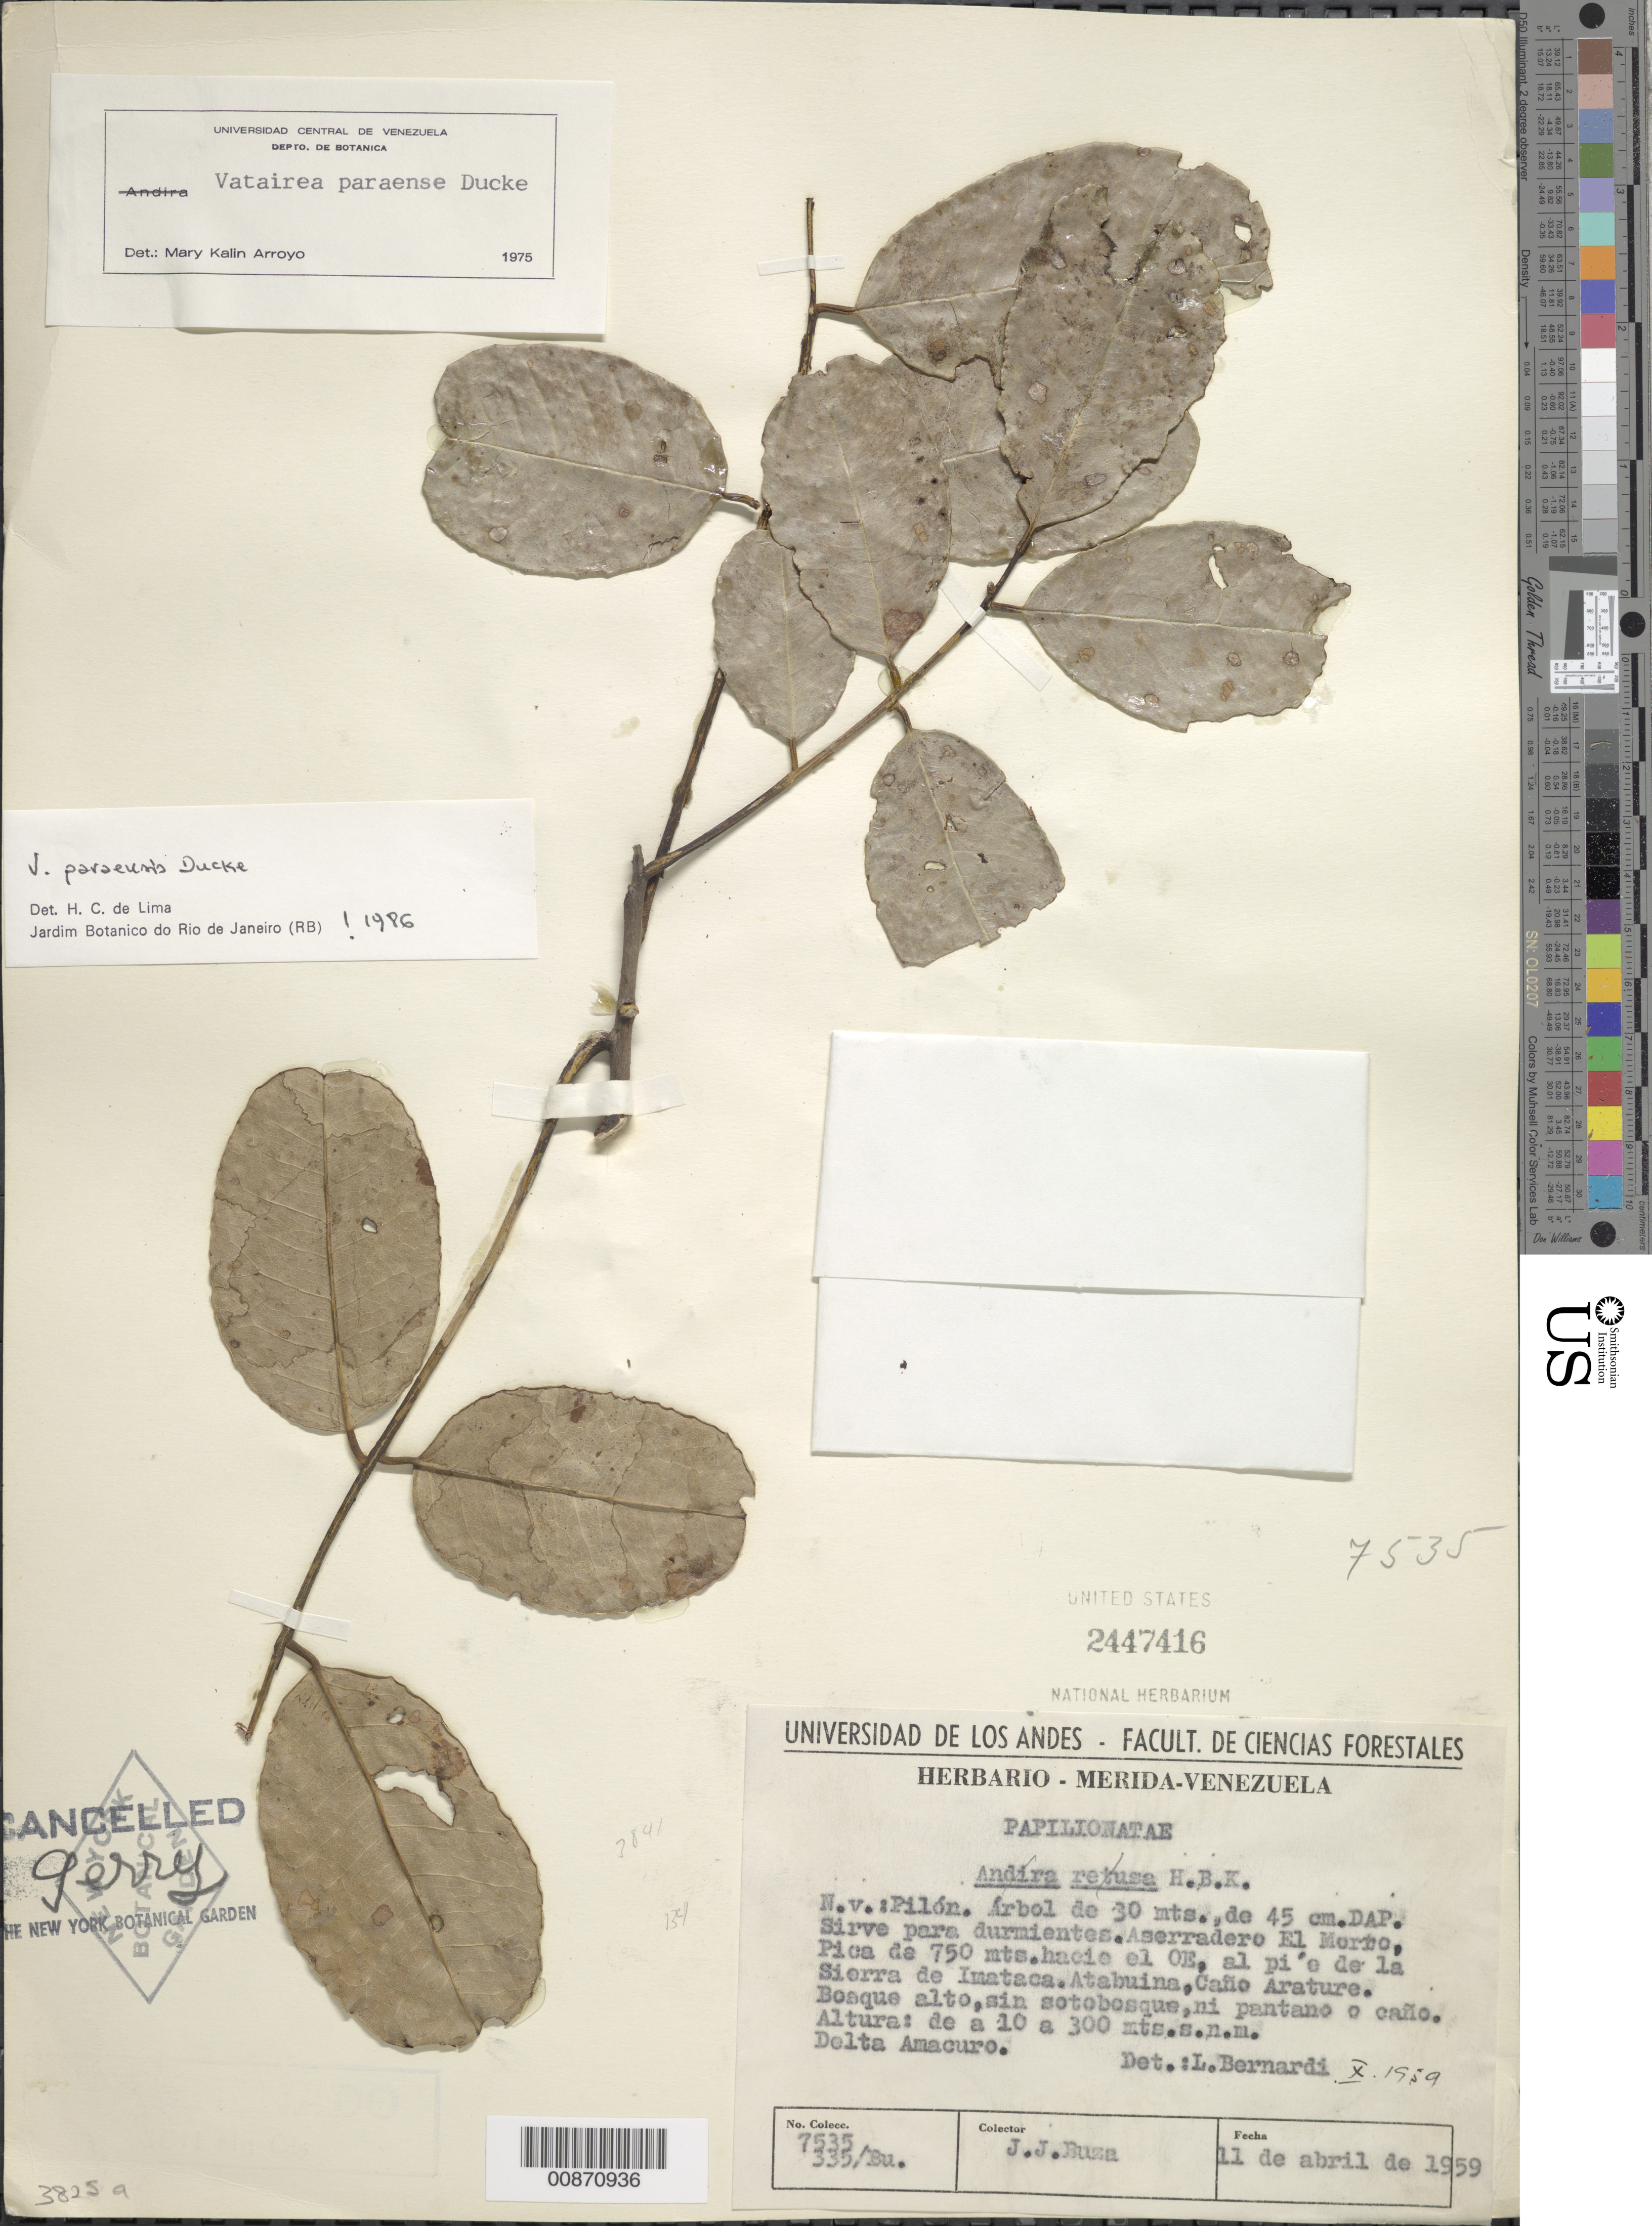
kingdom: Plantae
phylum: Tracheophyta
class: Magnoliopsida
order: Fabales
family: Fabaceae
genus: Vatairea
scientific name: Vatairea paraensis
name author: Ducke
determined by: Lima, H. C. de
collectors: J. Buza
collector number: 7535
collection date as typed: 11-Apr-59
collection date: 1959-04-11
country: Venezuela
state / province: Delta Amacuro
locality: Aserradero El Morro, pica de 750 m hacia el OE, al pie de la Sierra Imataca; Atabuina, Caño Arature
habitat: Bosque alto, sin sotobosque, ni pantano o cano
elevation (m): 30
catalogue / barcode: US 2447416